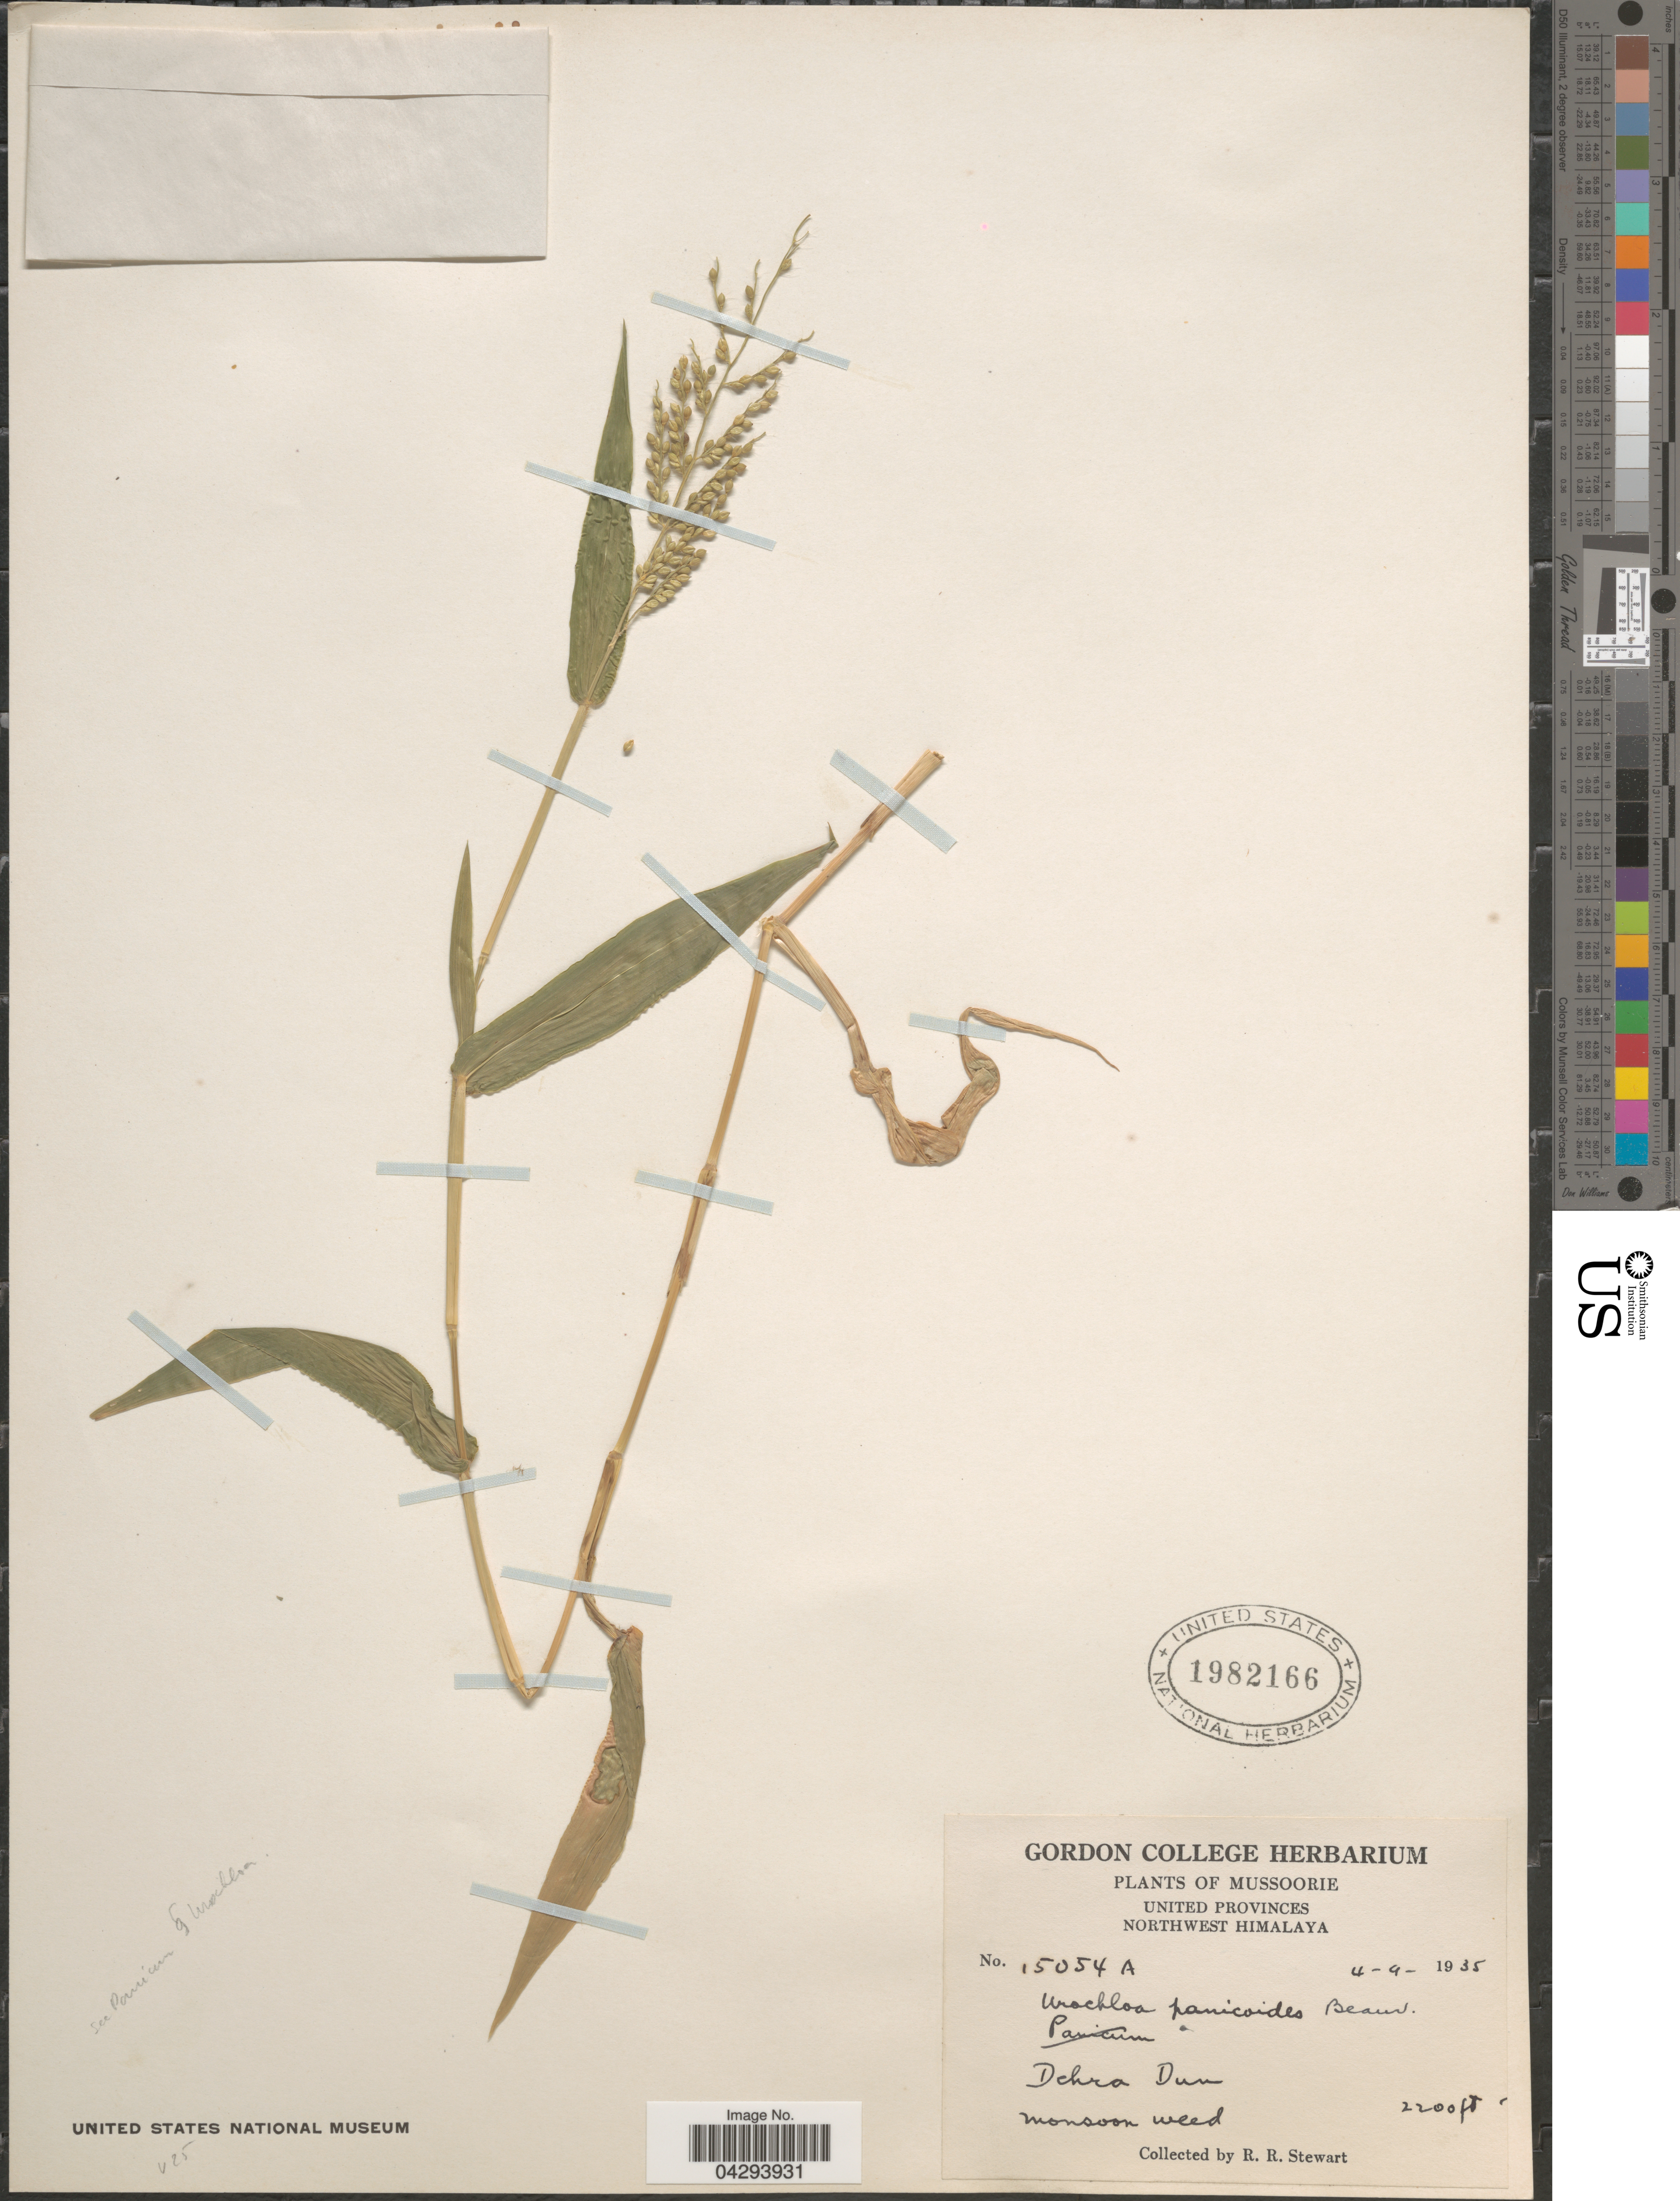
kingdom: Plantae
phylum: Tracheophyta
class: Liliopsida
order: Poales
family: Poaceae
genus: Urochloa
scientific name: Urochloa panicoides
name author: P. Beauv.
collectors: R. Stewart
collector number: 15054A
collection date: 1935-04-04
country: India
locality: Mussoorie. United Provinces. Northwest Himalaya. Dehra Dun.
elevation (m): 671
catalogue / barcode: US 1982166